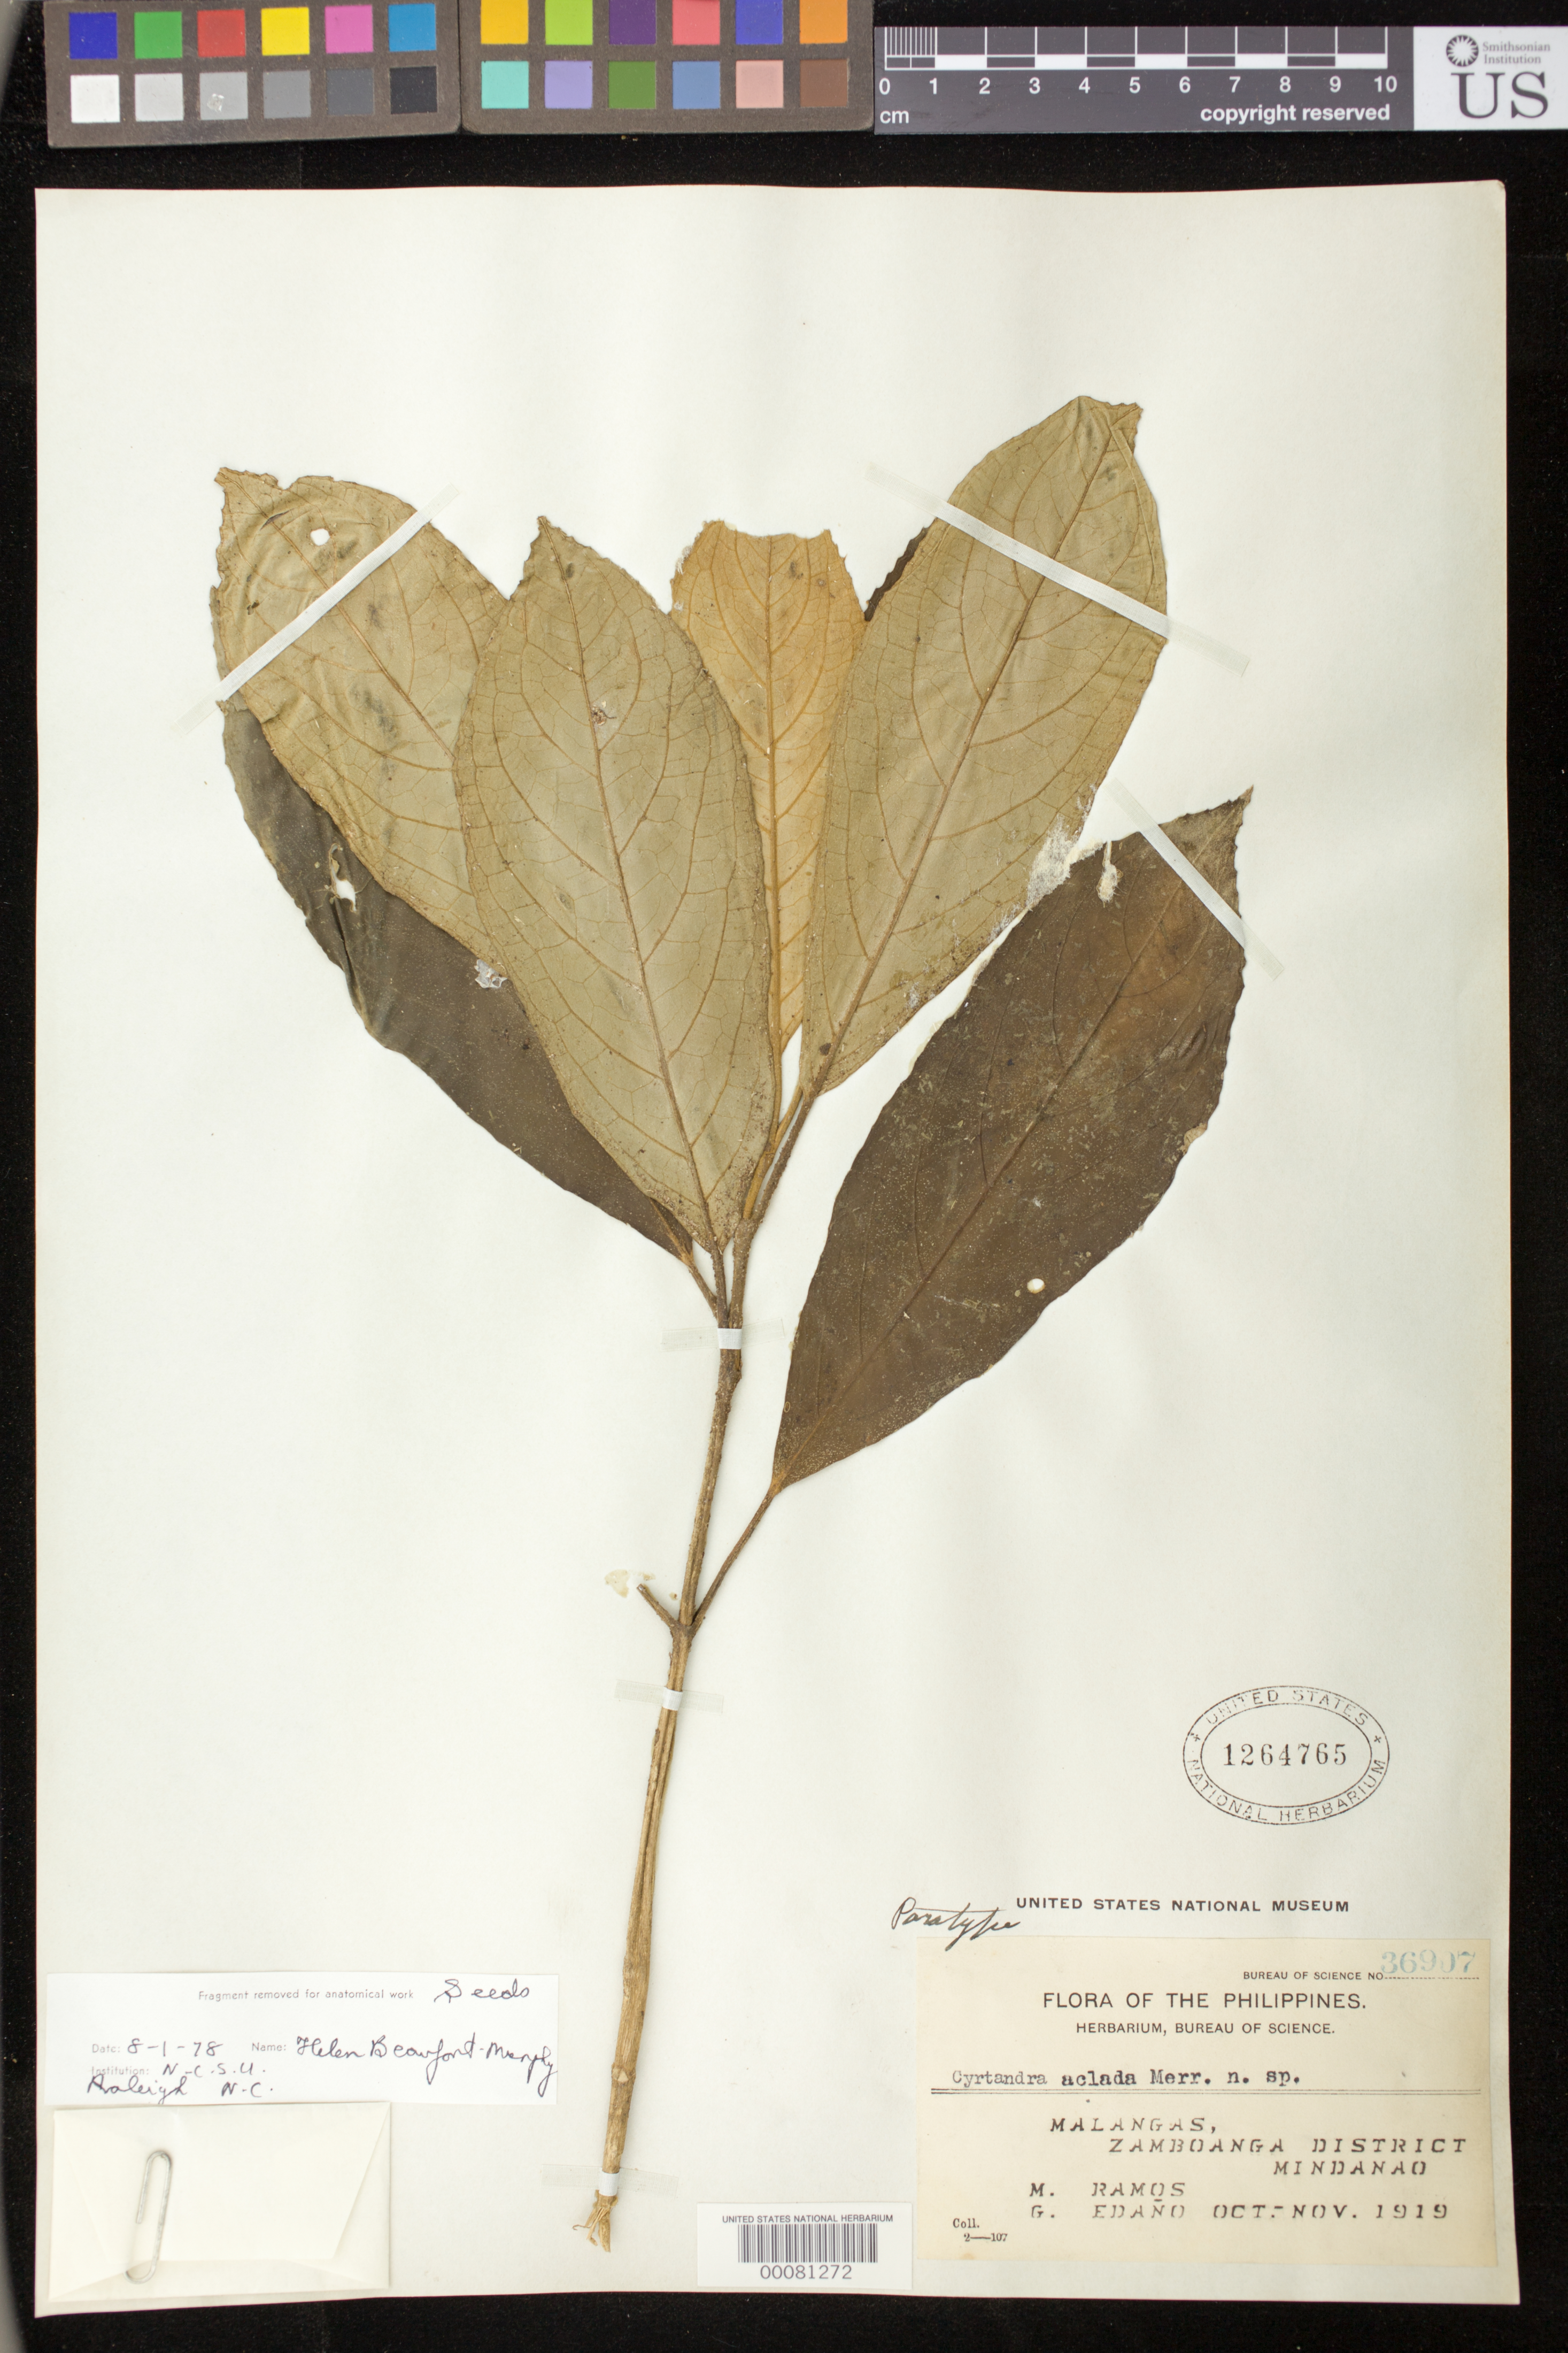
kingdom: Plantae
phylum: Tracheophyta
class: Magnoliopsida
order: Lamiales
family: Gesneriaceae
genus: Cyrtandra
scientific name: Cyrtandra aclada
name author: Merr.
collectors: M. Ramos & G. Edaño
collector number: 36907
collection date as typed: Oct-Nov 1919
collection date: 1919-10/1919-11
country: Philippines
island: Mindanao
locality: Malangas, zamboanga district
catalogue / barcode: US 1264765